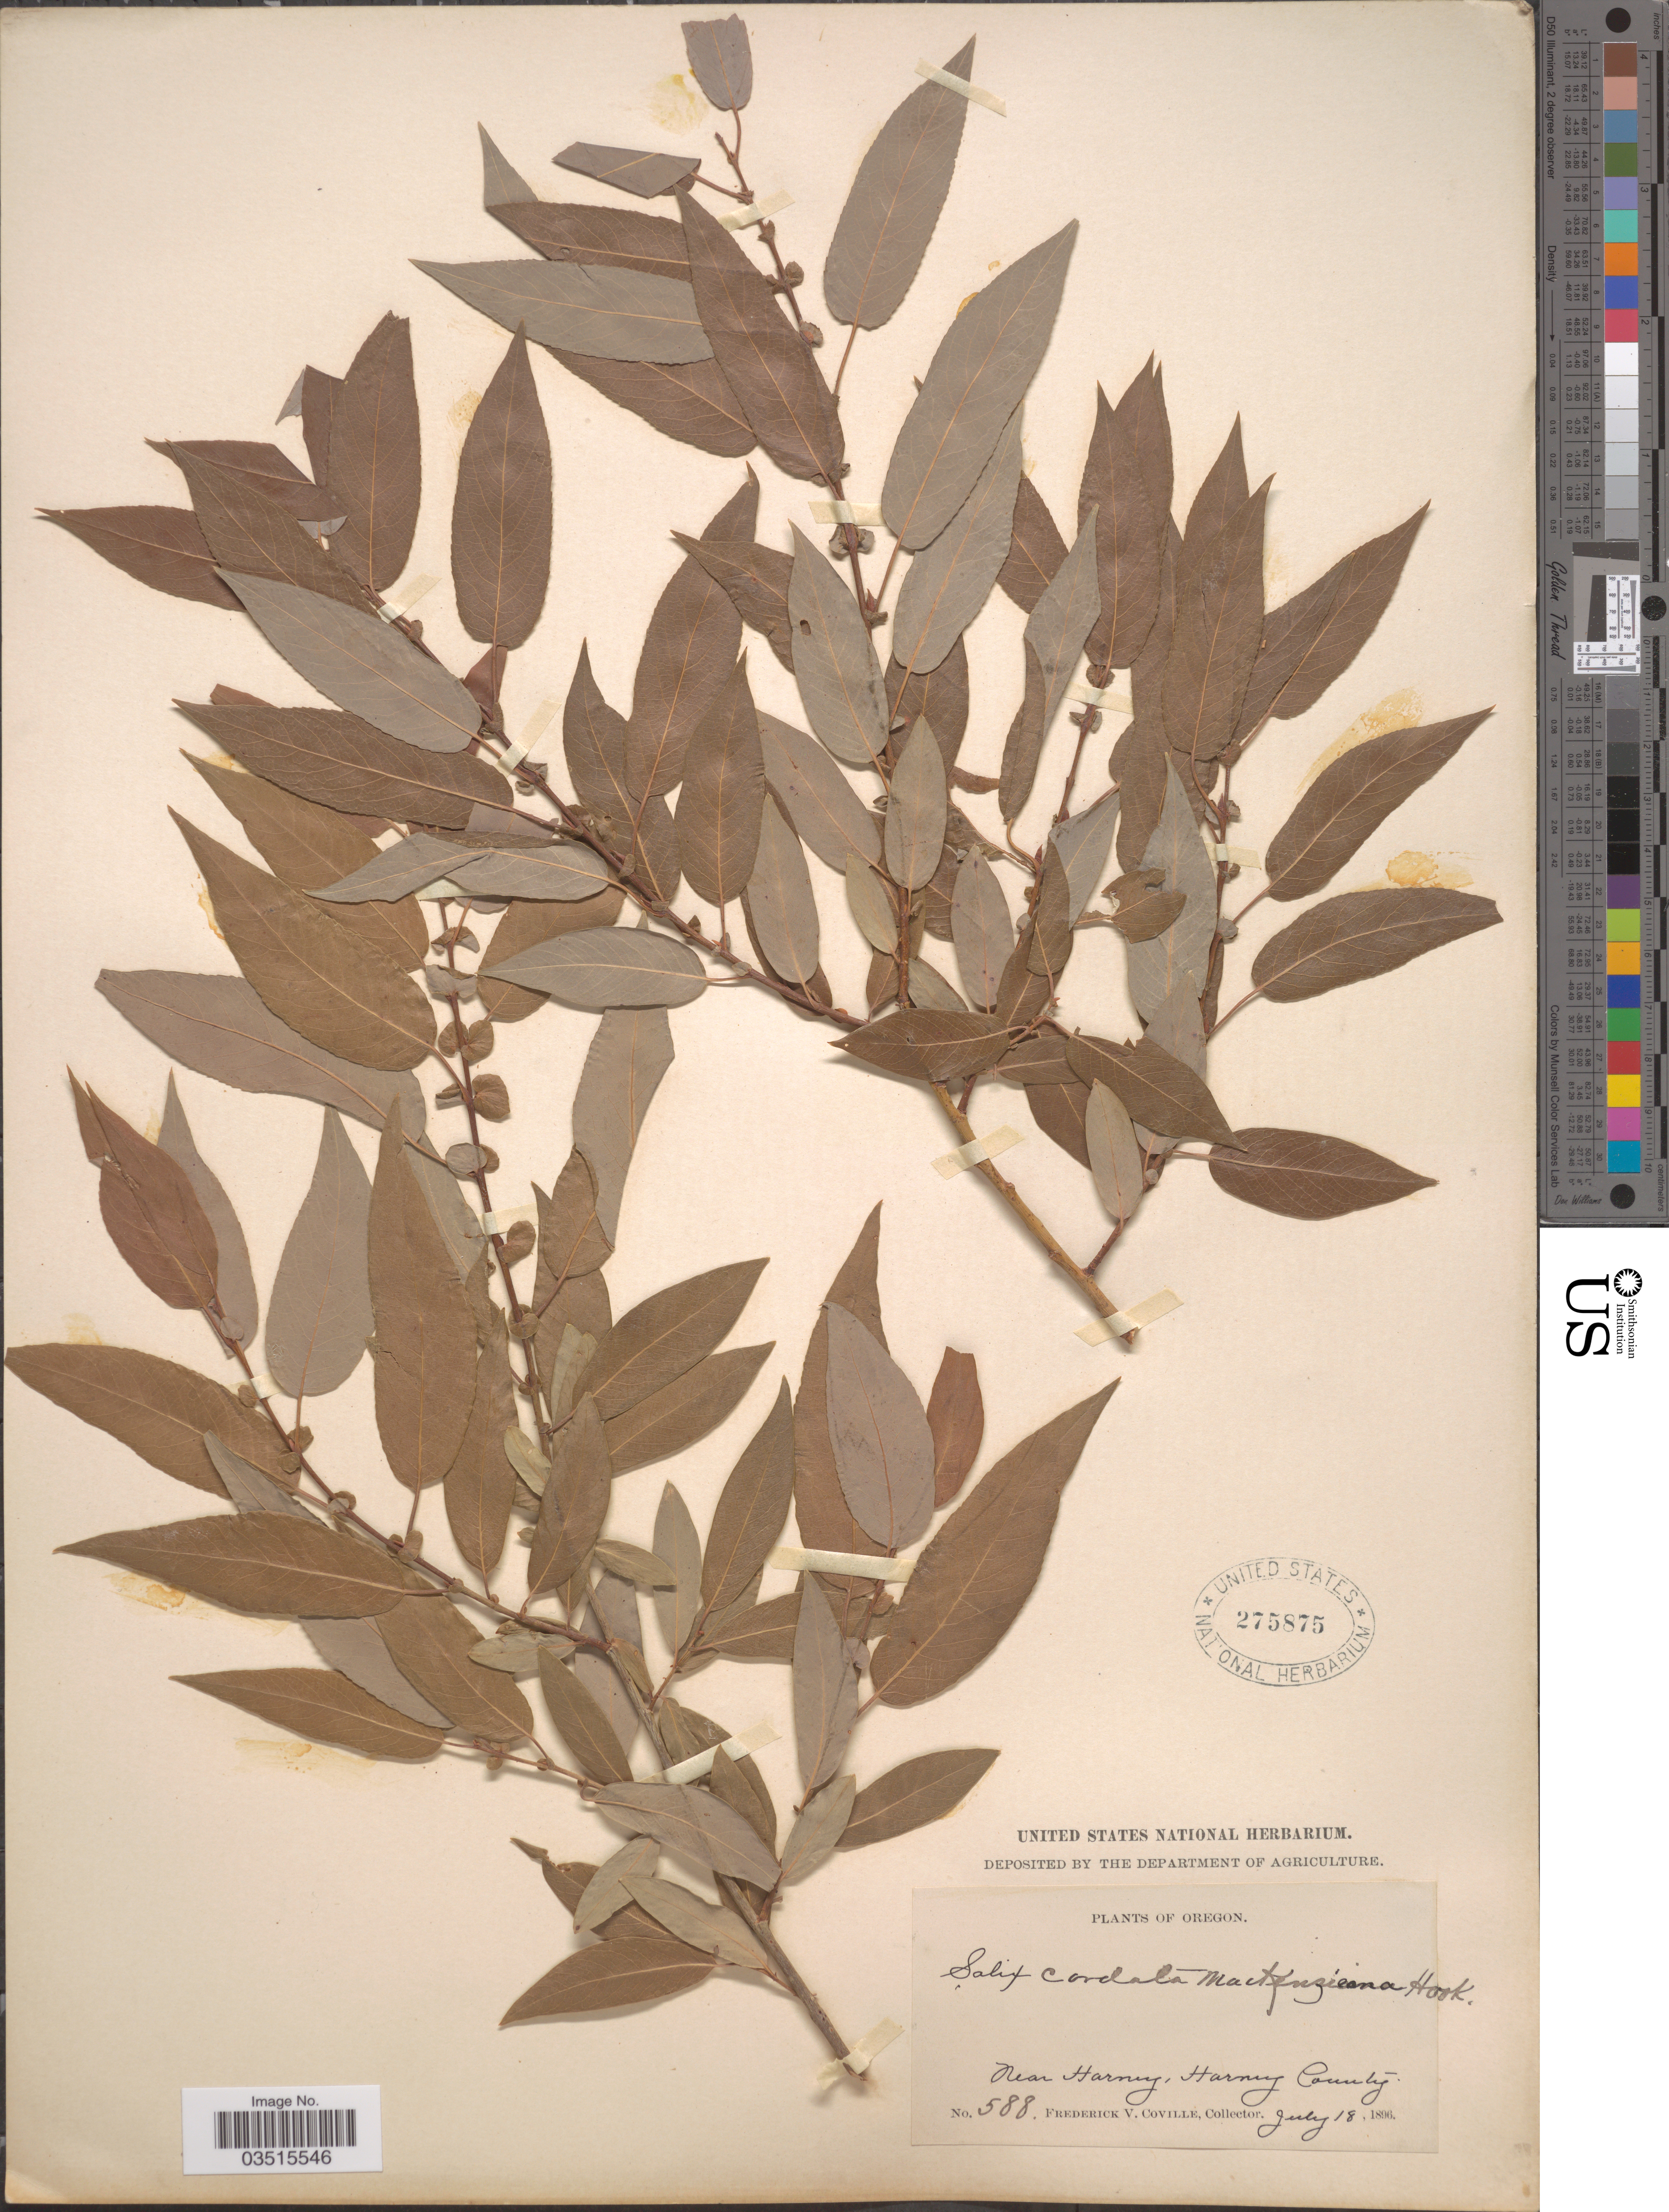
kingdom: Plantae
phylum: Tracheophyta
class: Magnoliopsida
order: Malpighiales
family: Salicaceae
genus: Salix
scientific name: Salix mackenziana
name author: (Hook.) Barratt ex Hook.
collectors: F. V. Coville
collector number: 588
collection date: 1896-07-18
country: United States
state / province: Oregon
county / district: Harney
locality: Near Harney, Harney County.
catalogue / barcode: US 275875